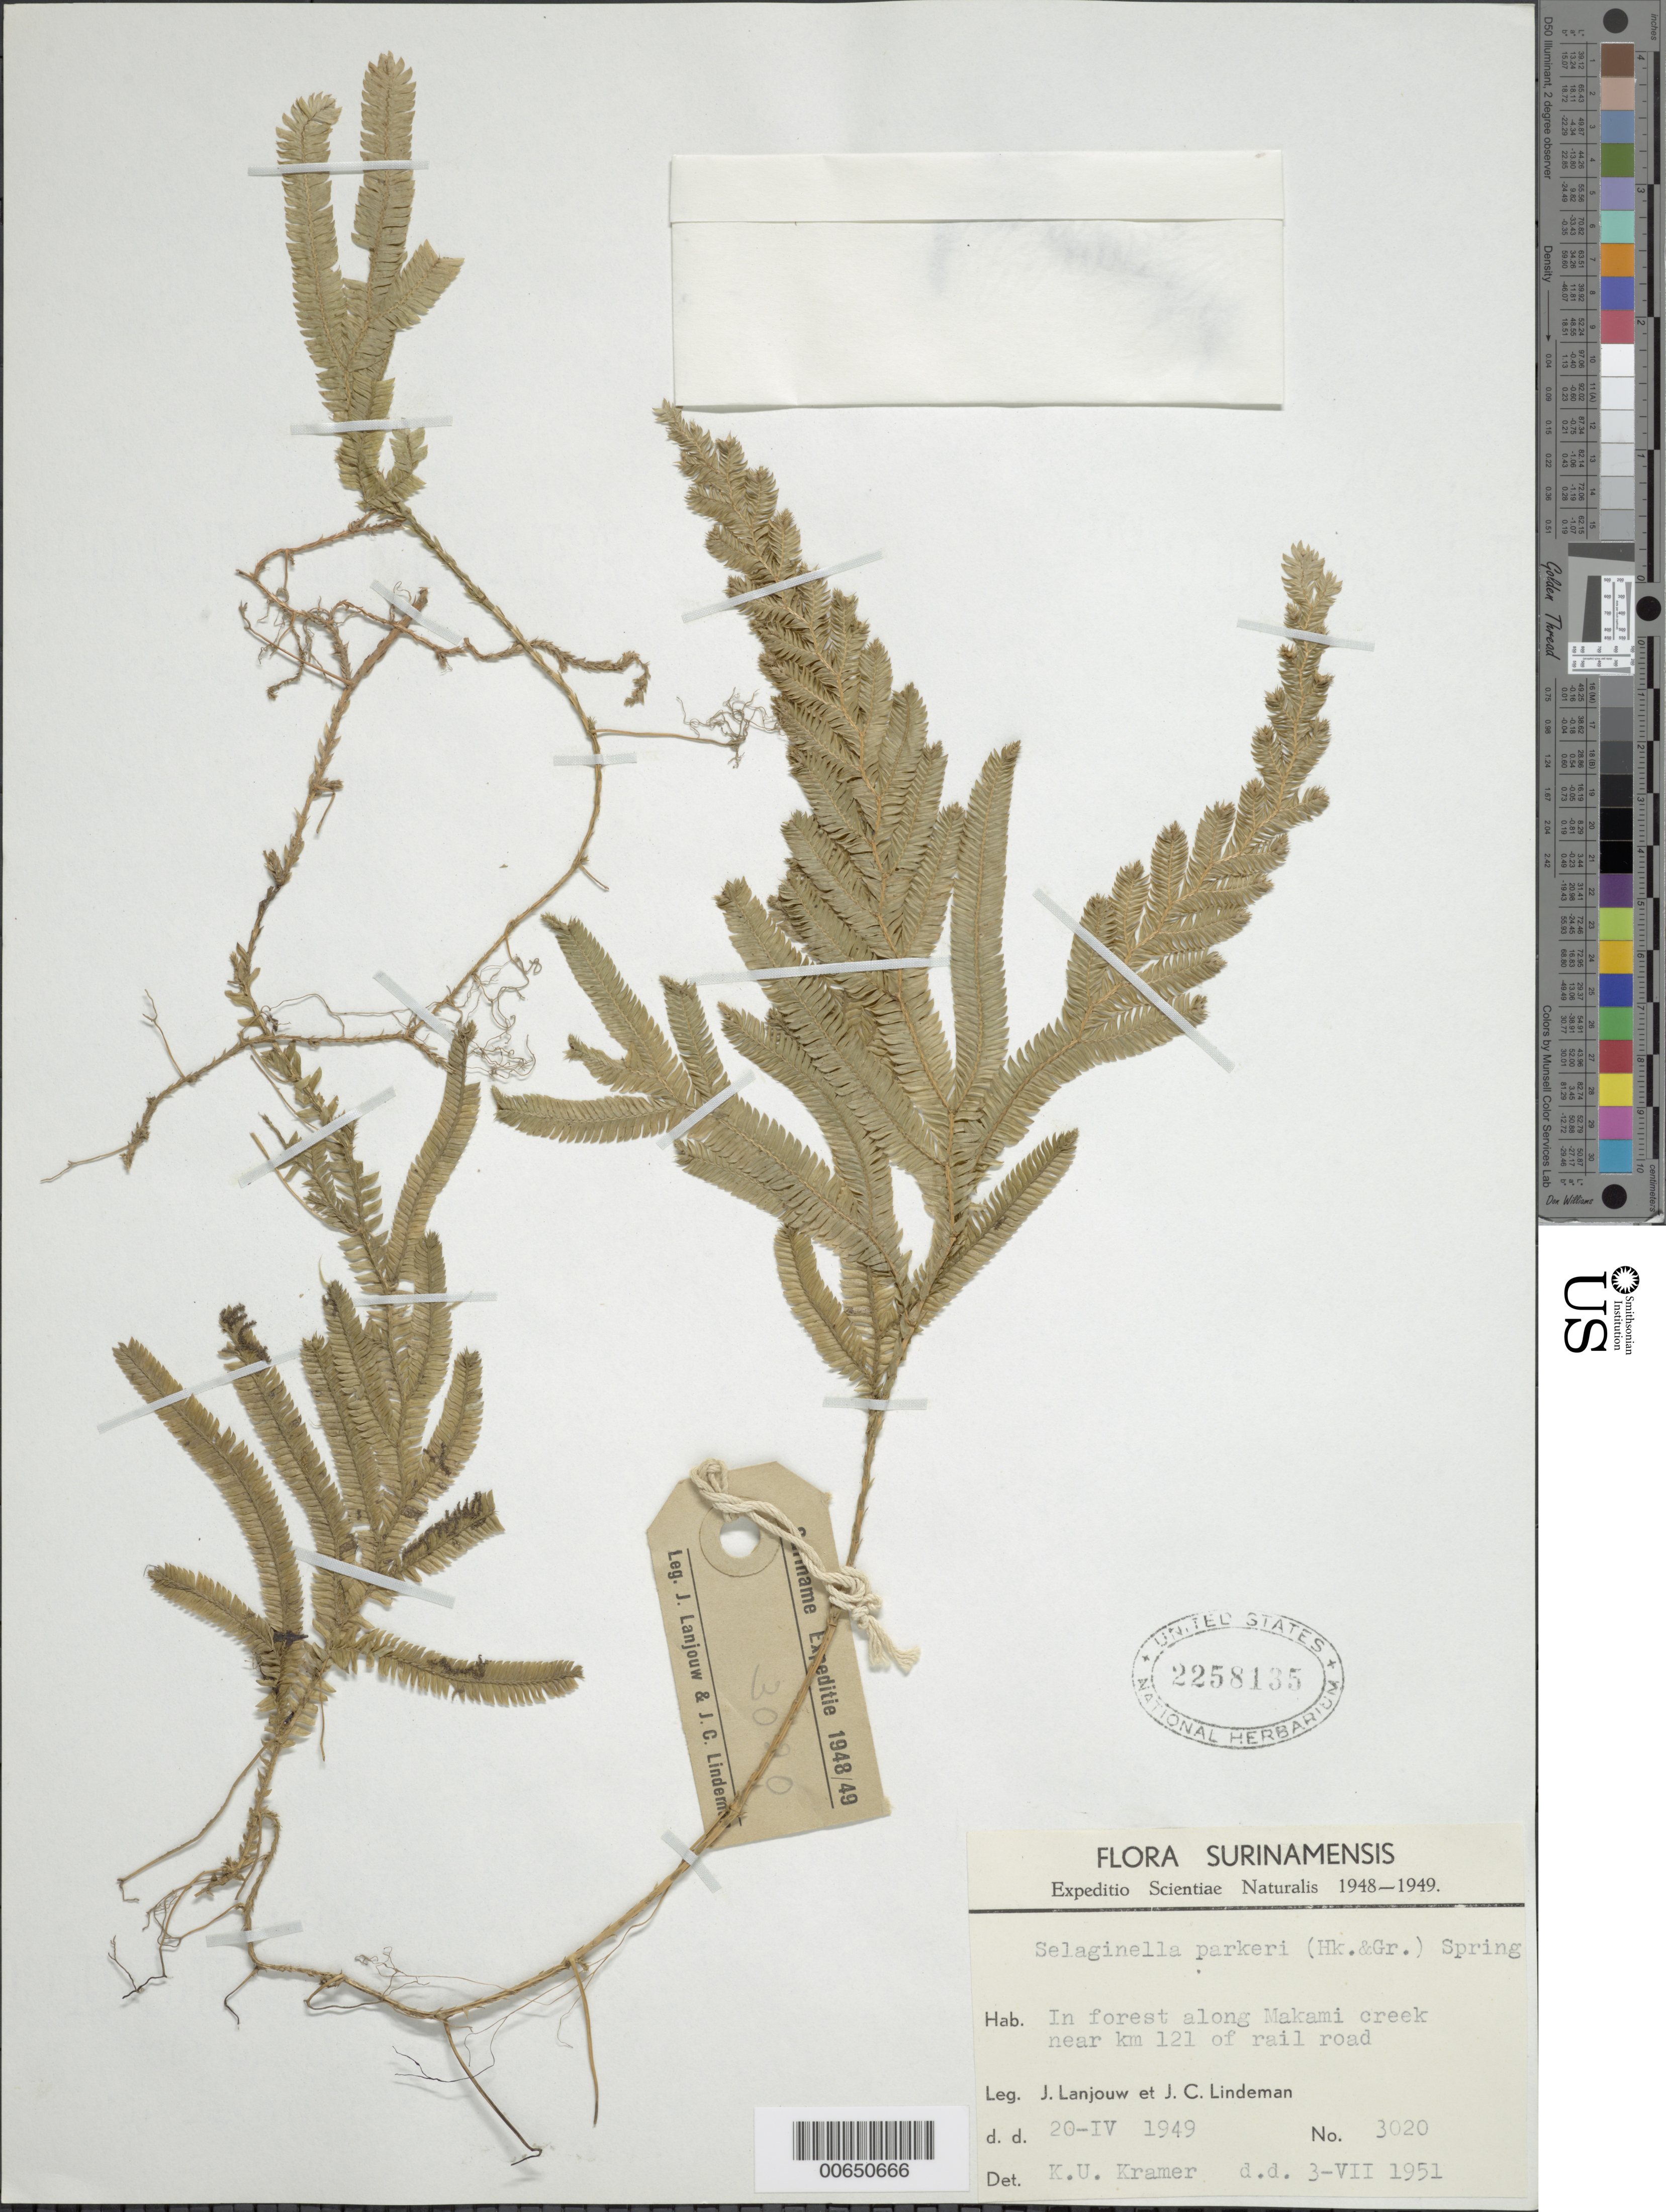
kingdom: Plantae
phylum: Tracheophyta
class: Lycopodiopsida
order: Selaginellales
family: Selaginellaceae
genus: Selaginella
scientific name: Selaginella parkeri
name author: (Hook. & Grev.) Spring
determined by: Kramer, K. U.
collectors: J. Lanjouw & J. C. Lindeman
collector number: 3020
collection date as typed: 20-Apr-49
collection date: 1949-04-20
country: Suriname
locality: Makami Creek, near km 121 of rail road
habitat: Forest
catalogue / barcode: US 2258135